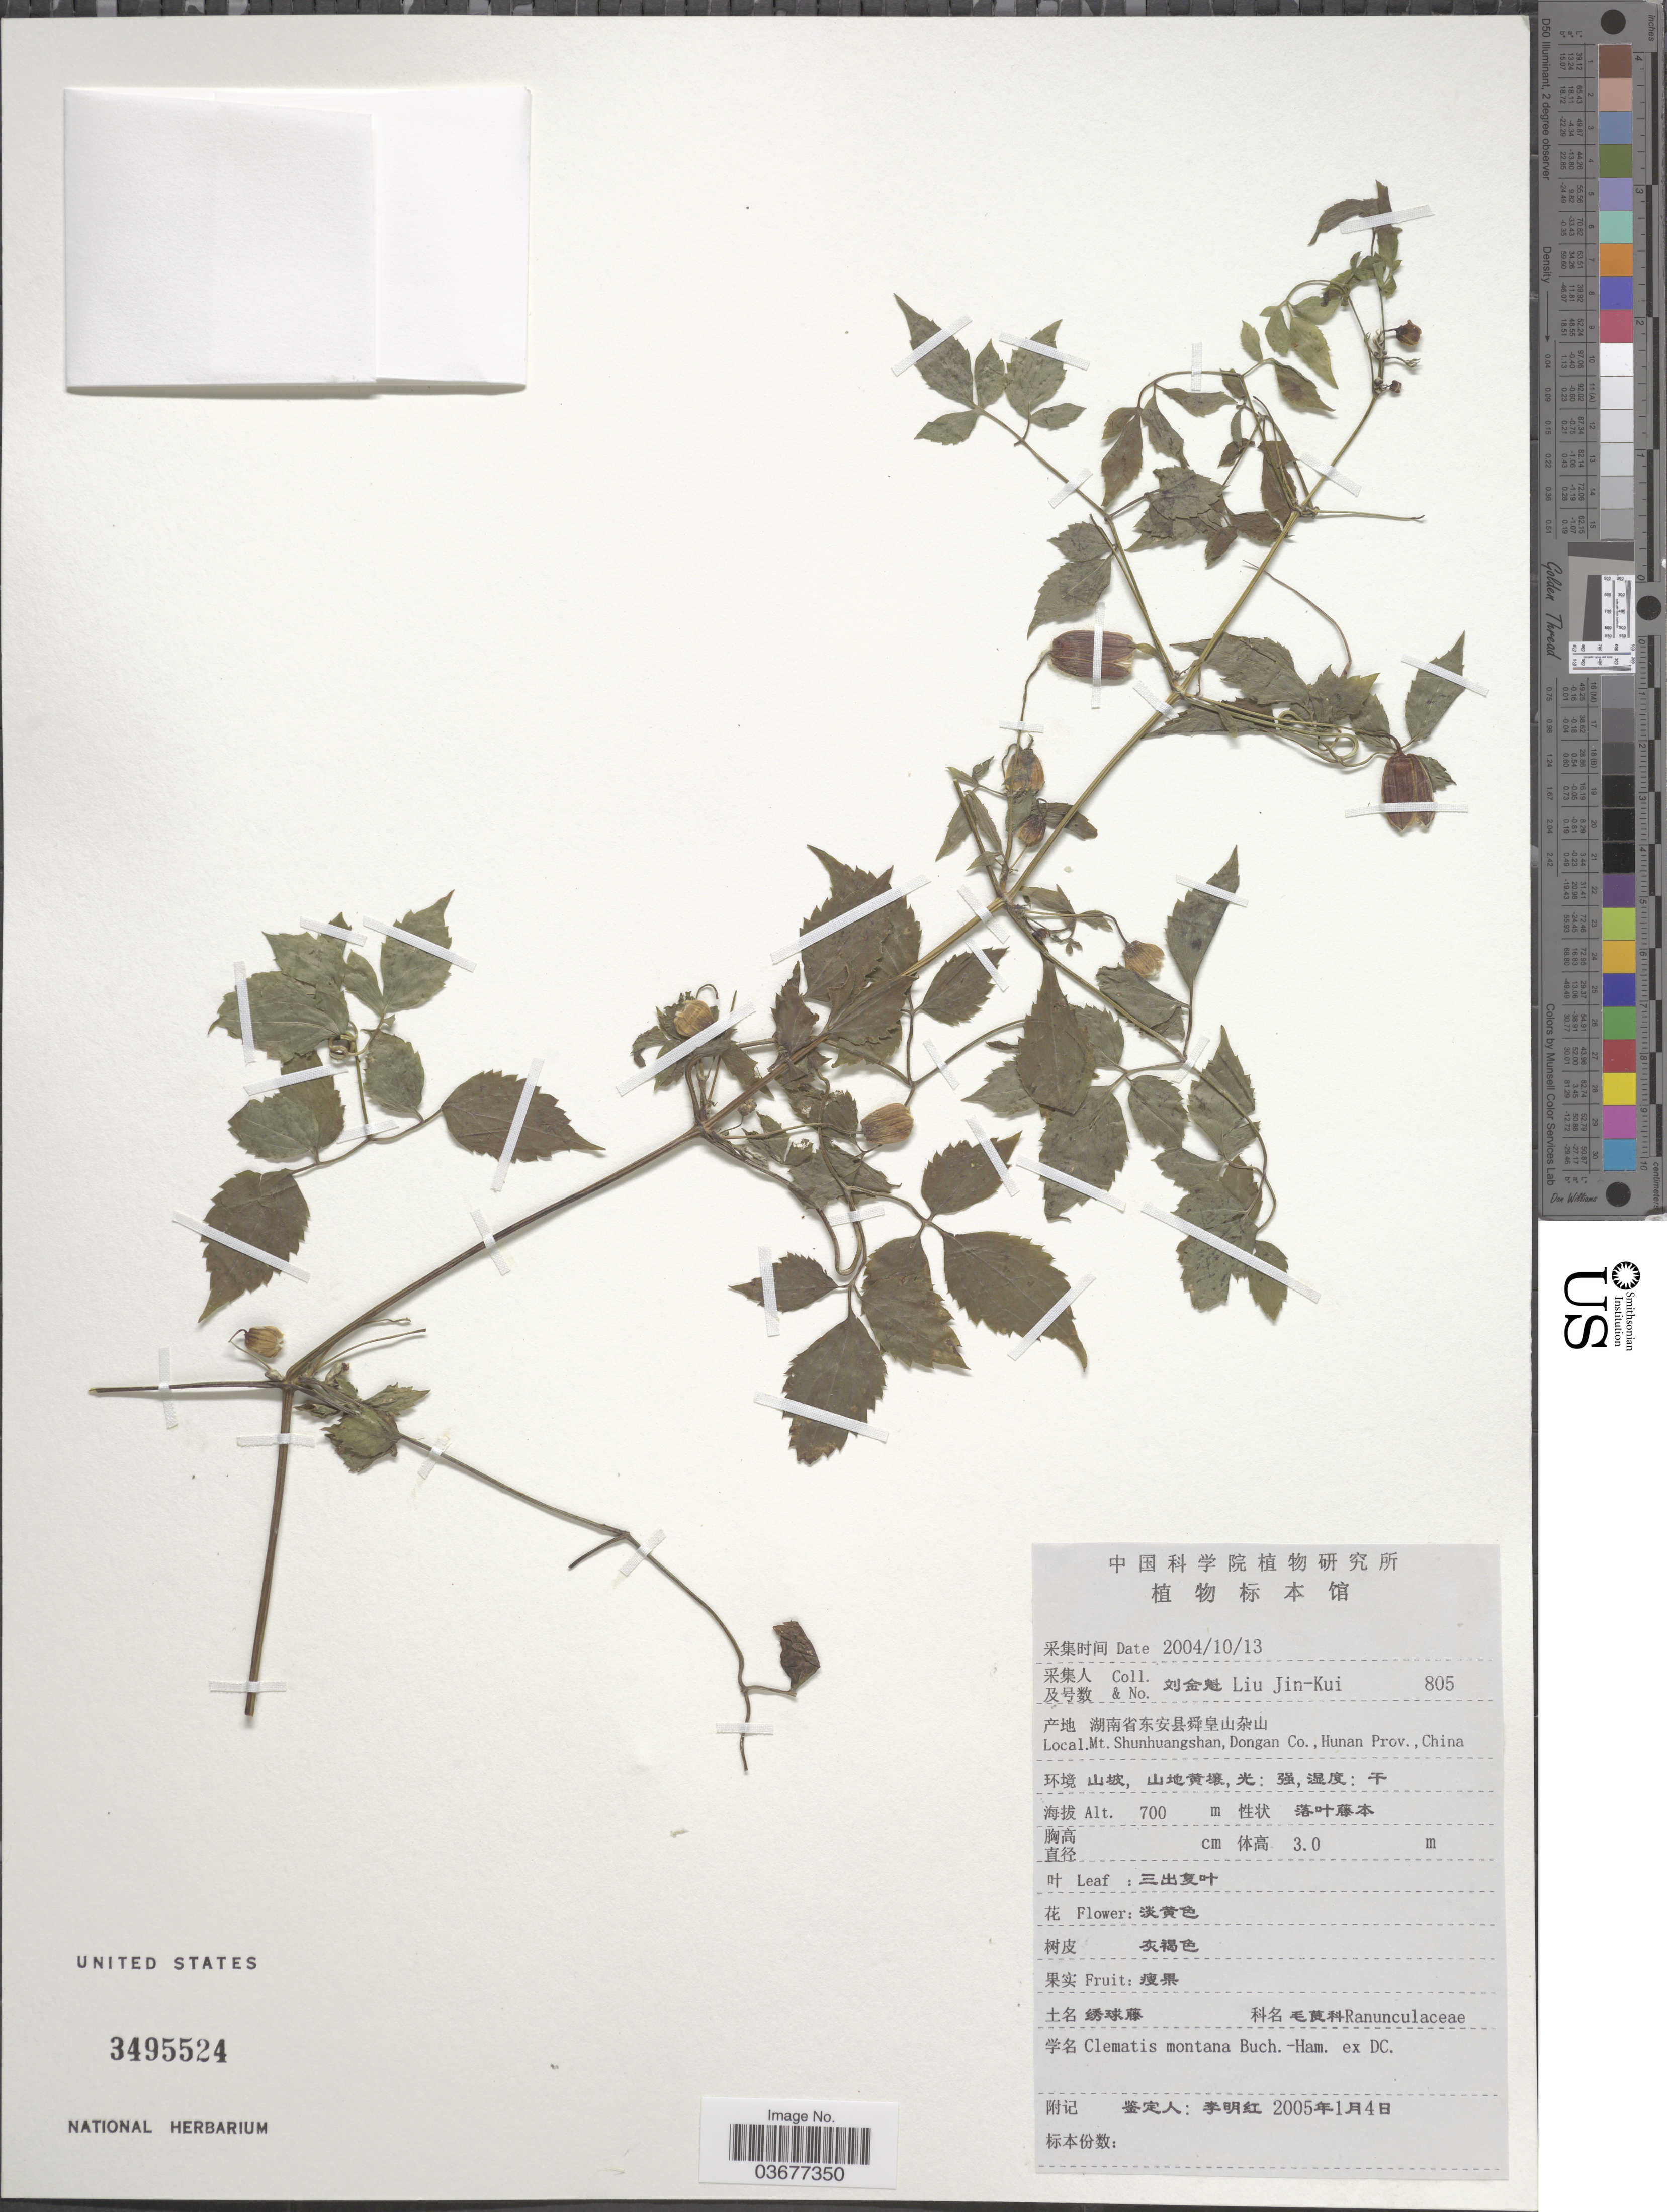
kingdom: Plantae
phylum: Tracheophyta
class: Magnoliopsida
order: Ranunculales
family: Ranunculaceae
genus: Clematis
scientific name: Clematis montana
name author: Buch.-Ham. ex DC.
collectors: Liu Jin-Kui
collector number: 805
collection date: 2004-10-13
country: China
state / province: Hunan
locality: Mt. Shunhuangshan, Dongan Co.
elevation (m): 700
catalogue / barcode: US 3495524